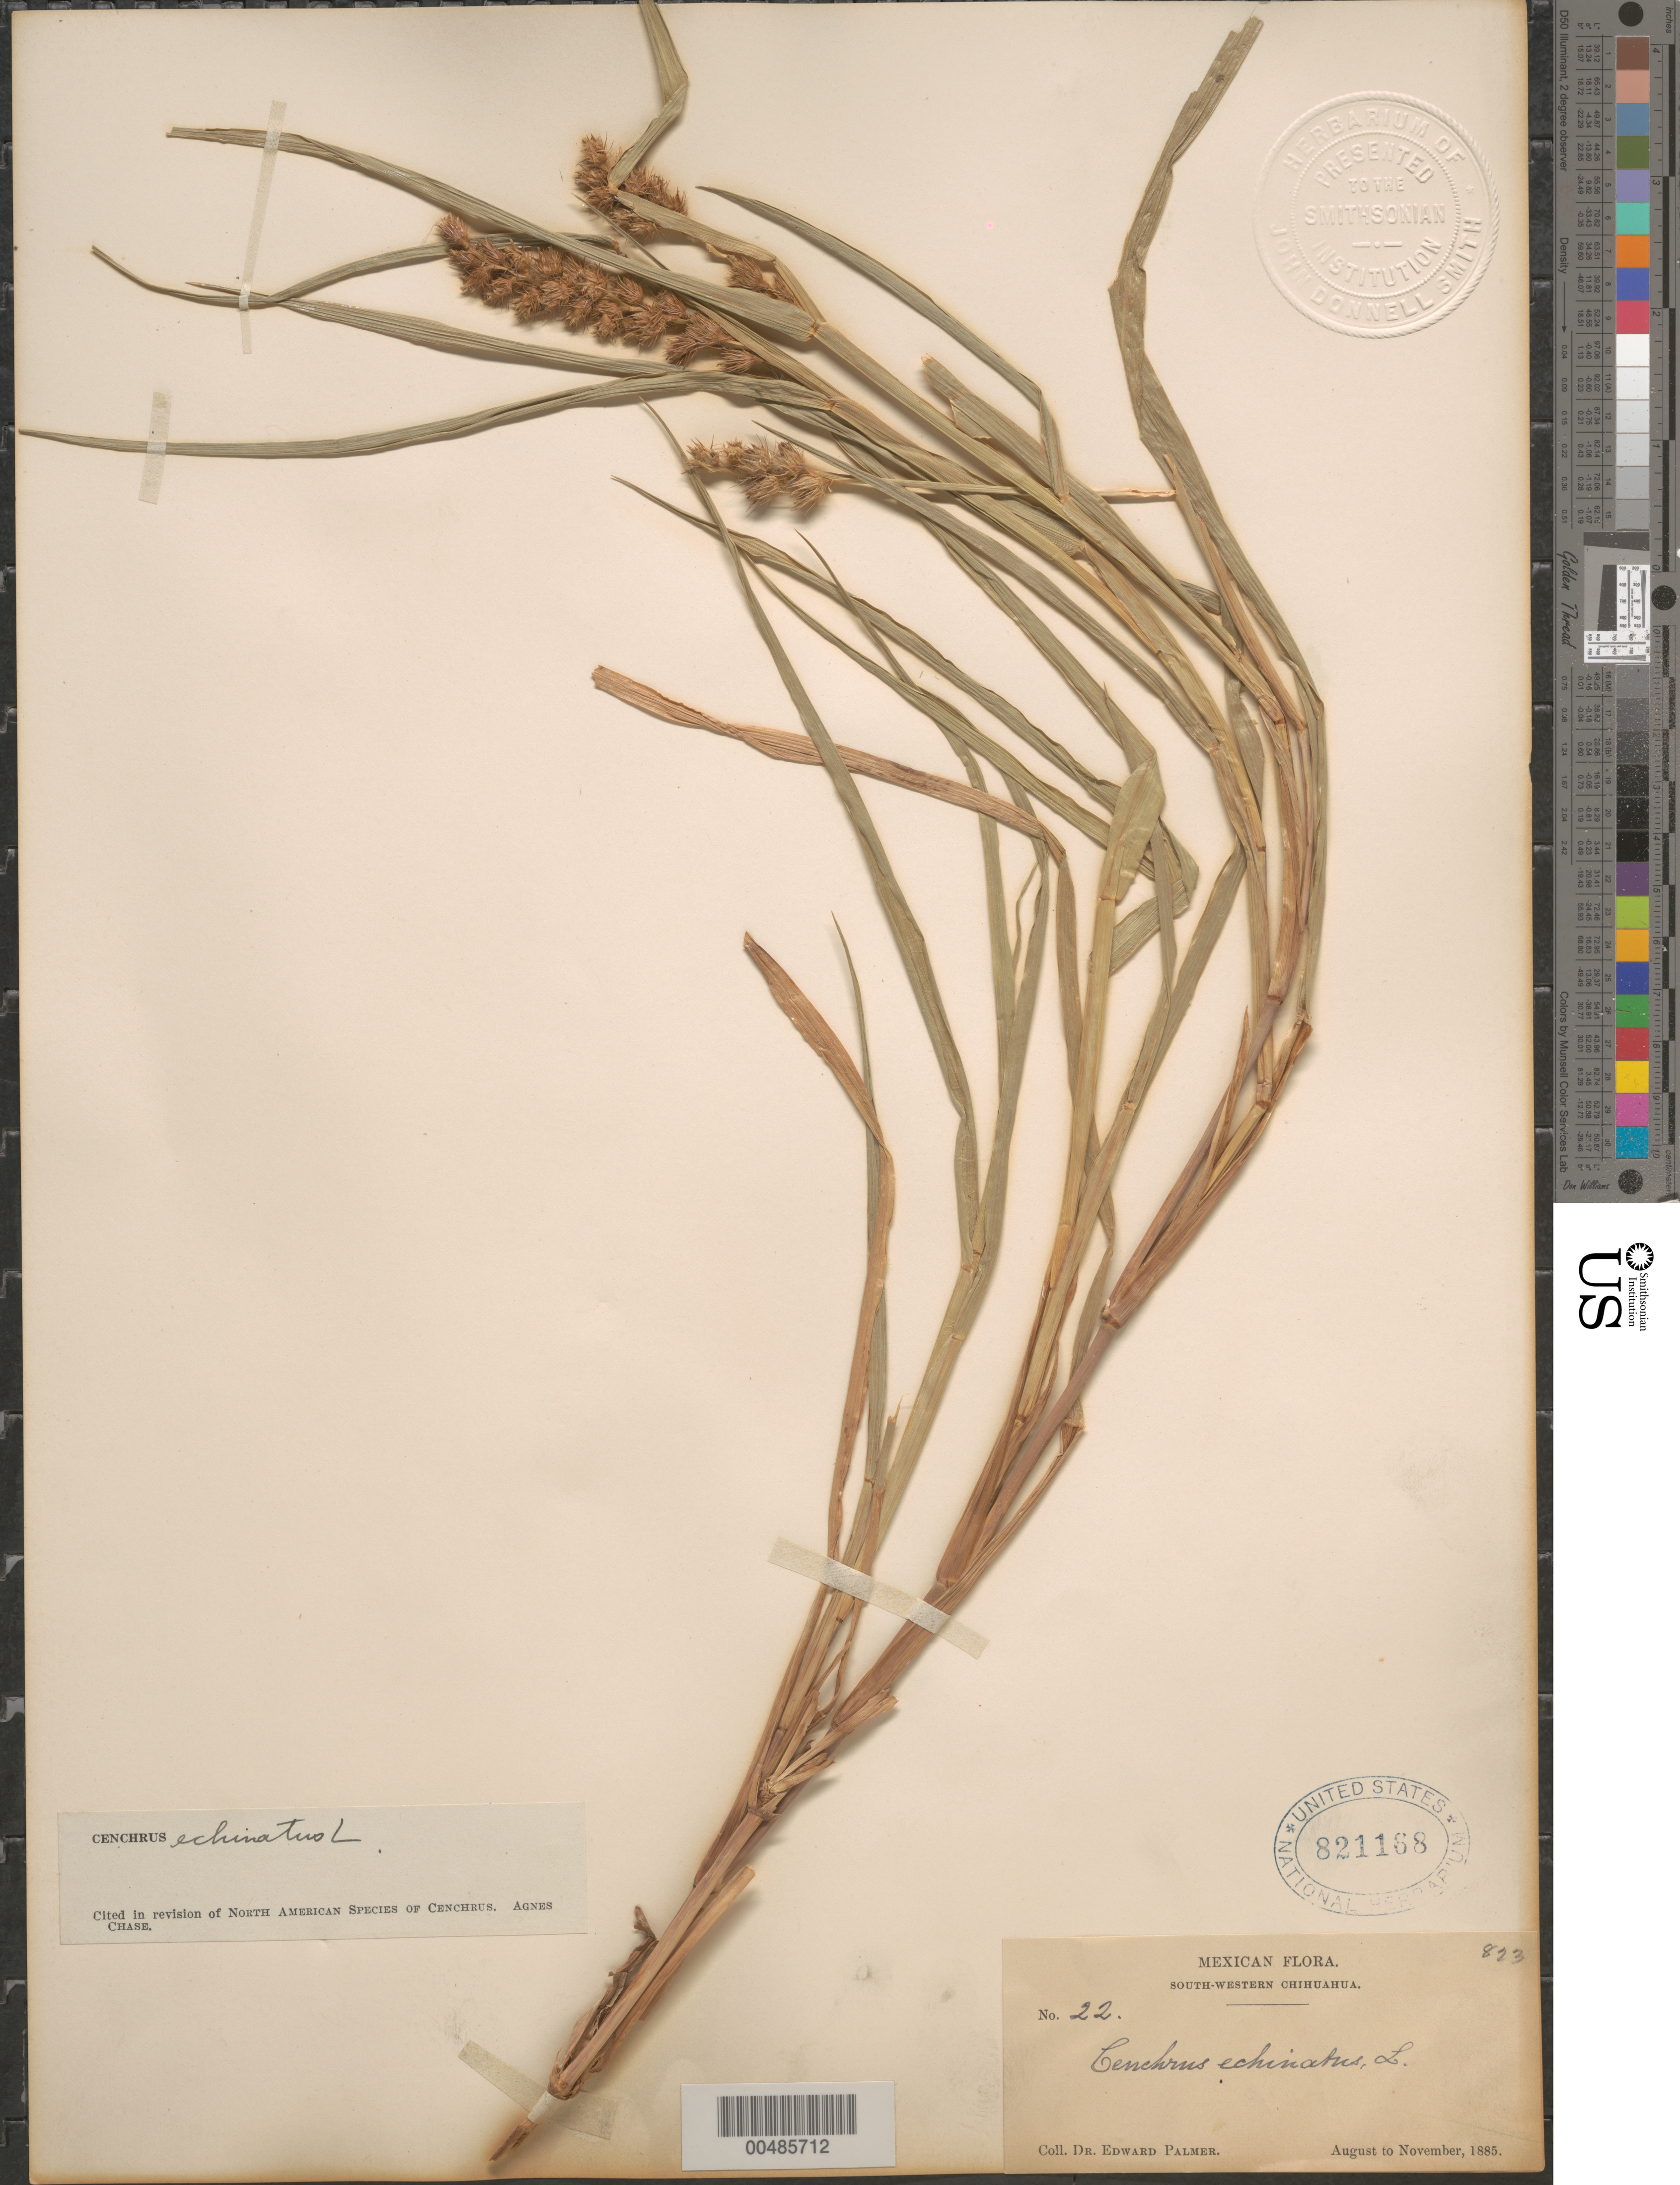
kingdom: Plantae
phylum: Tracheophyta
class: Liliopsida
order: Poales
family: Poaceae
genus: Cenchrus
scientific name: Cenchrus echinatus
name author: L.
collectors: E. Palmer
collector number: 22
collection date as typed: Aug 1885 to Nov 1885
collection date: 1885-08/1885-11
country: Mexico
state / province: Chihuahua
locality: South-western Chihuahua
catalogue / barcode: US 821168